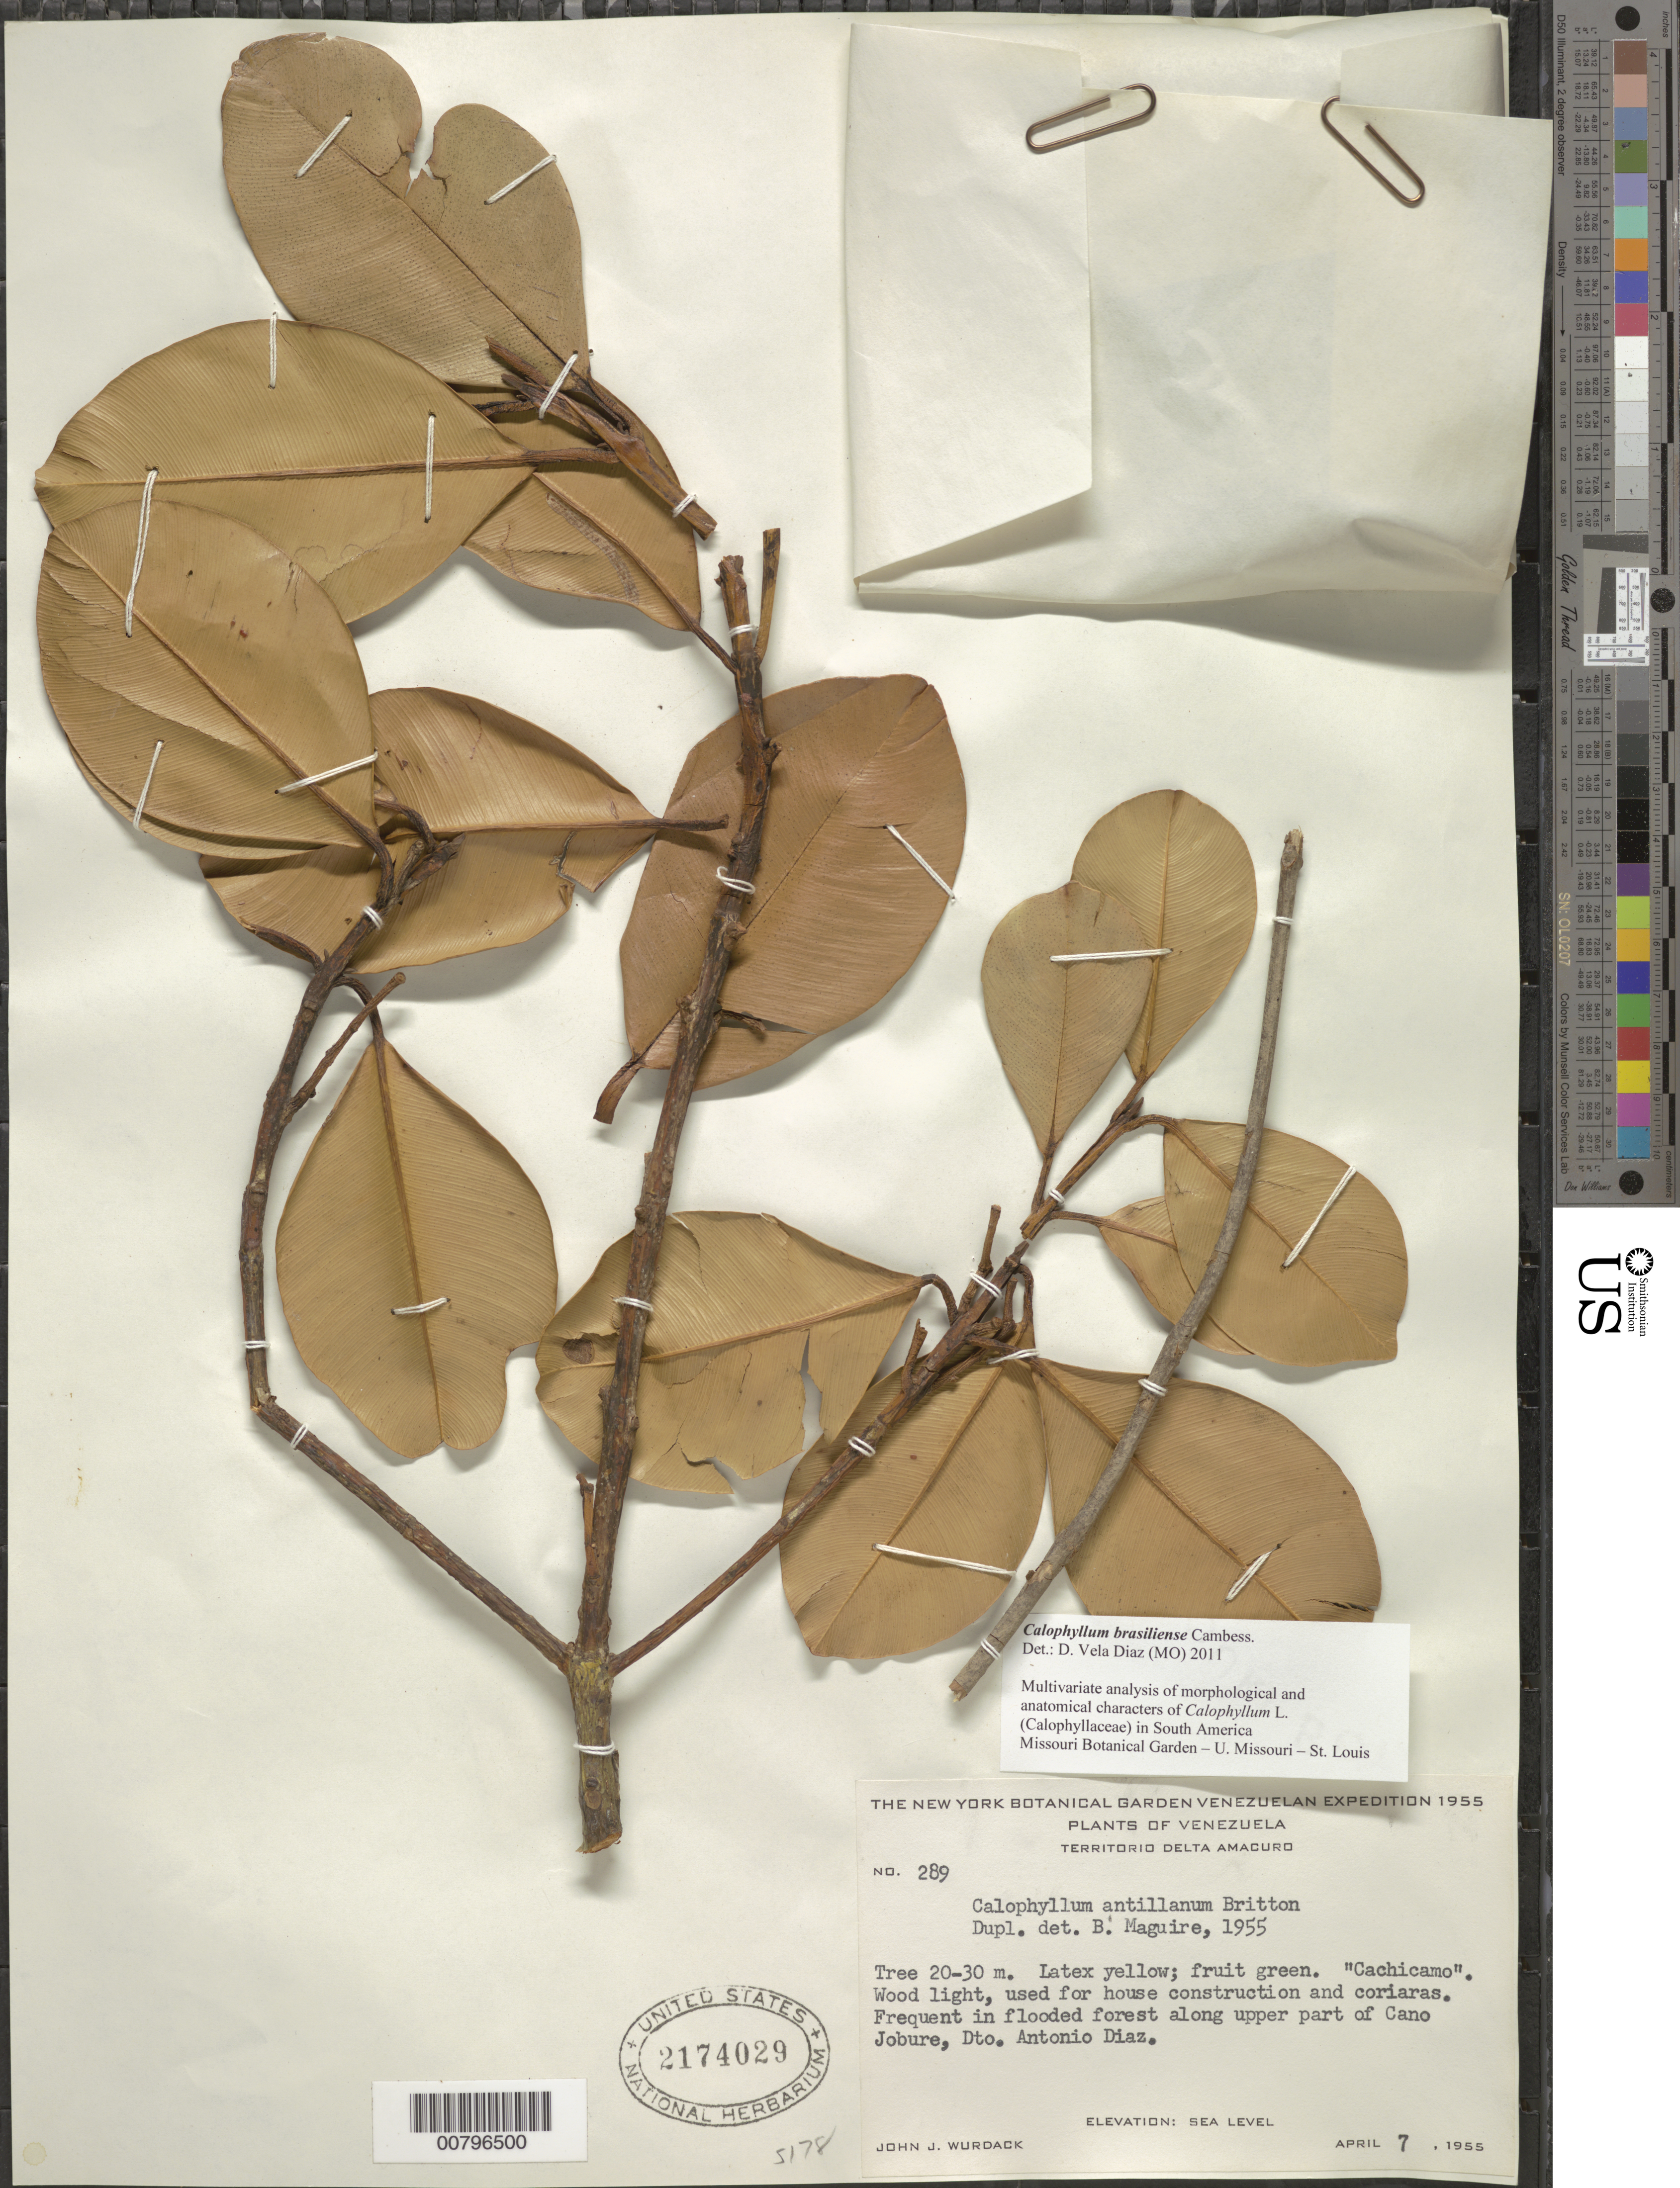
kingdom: Plantae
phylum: Tracheophyta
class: Magnoliopsida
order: Malpighiales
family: Calophyllaceae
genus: Calophyllum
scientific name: Calophyllum brasiliense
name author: Cambess.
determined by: Vela Díaz, D.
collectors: J. J. Wurdack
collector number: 289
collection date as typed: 7-Apr-55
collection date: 1955-04-07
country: Venezuela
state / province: Delta Amacuro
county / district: Antonio Díaz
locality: Caño Jobure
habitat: Flooded forest along upper part of caño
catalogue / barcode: US 2174029